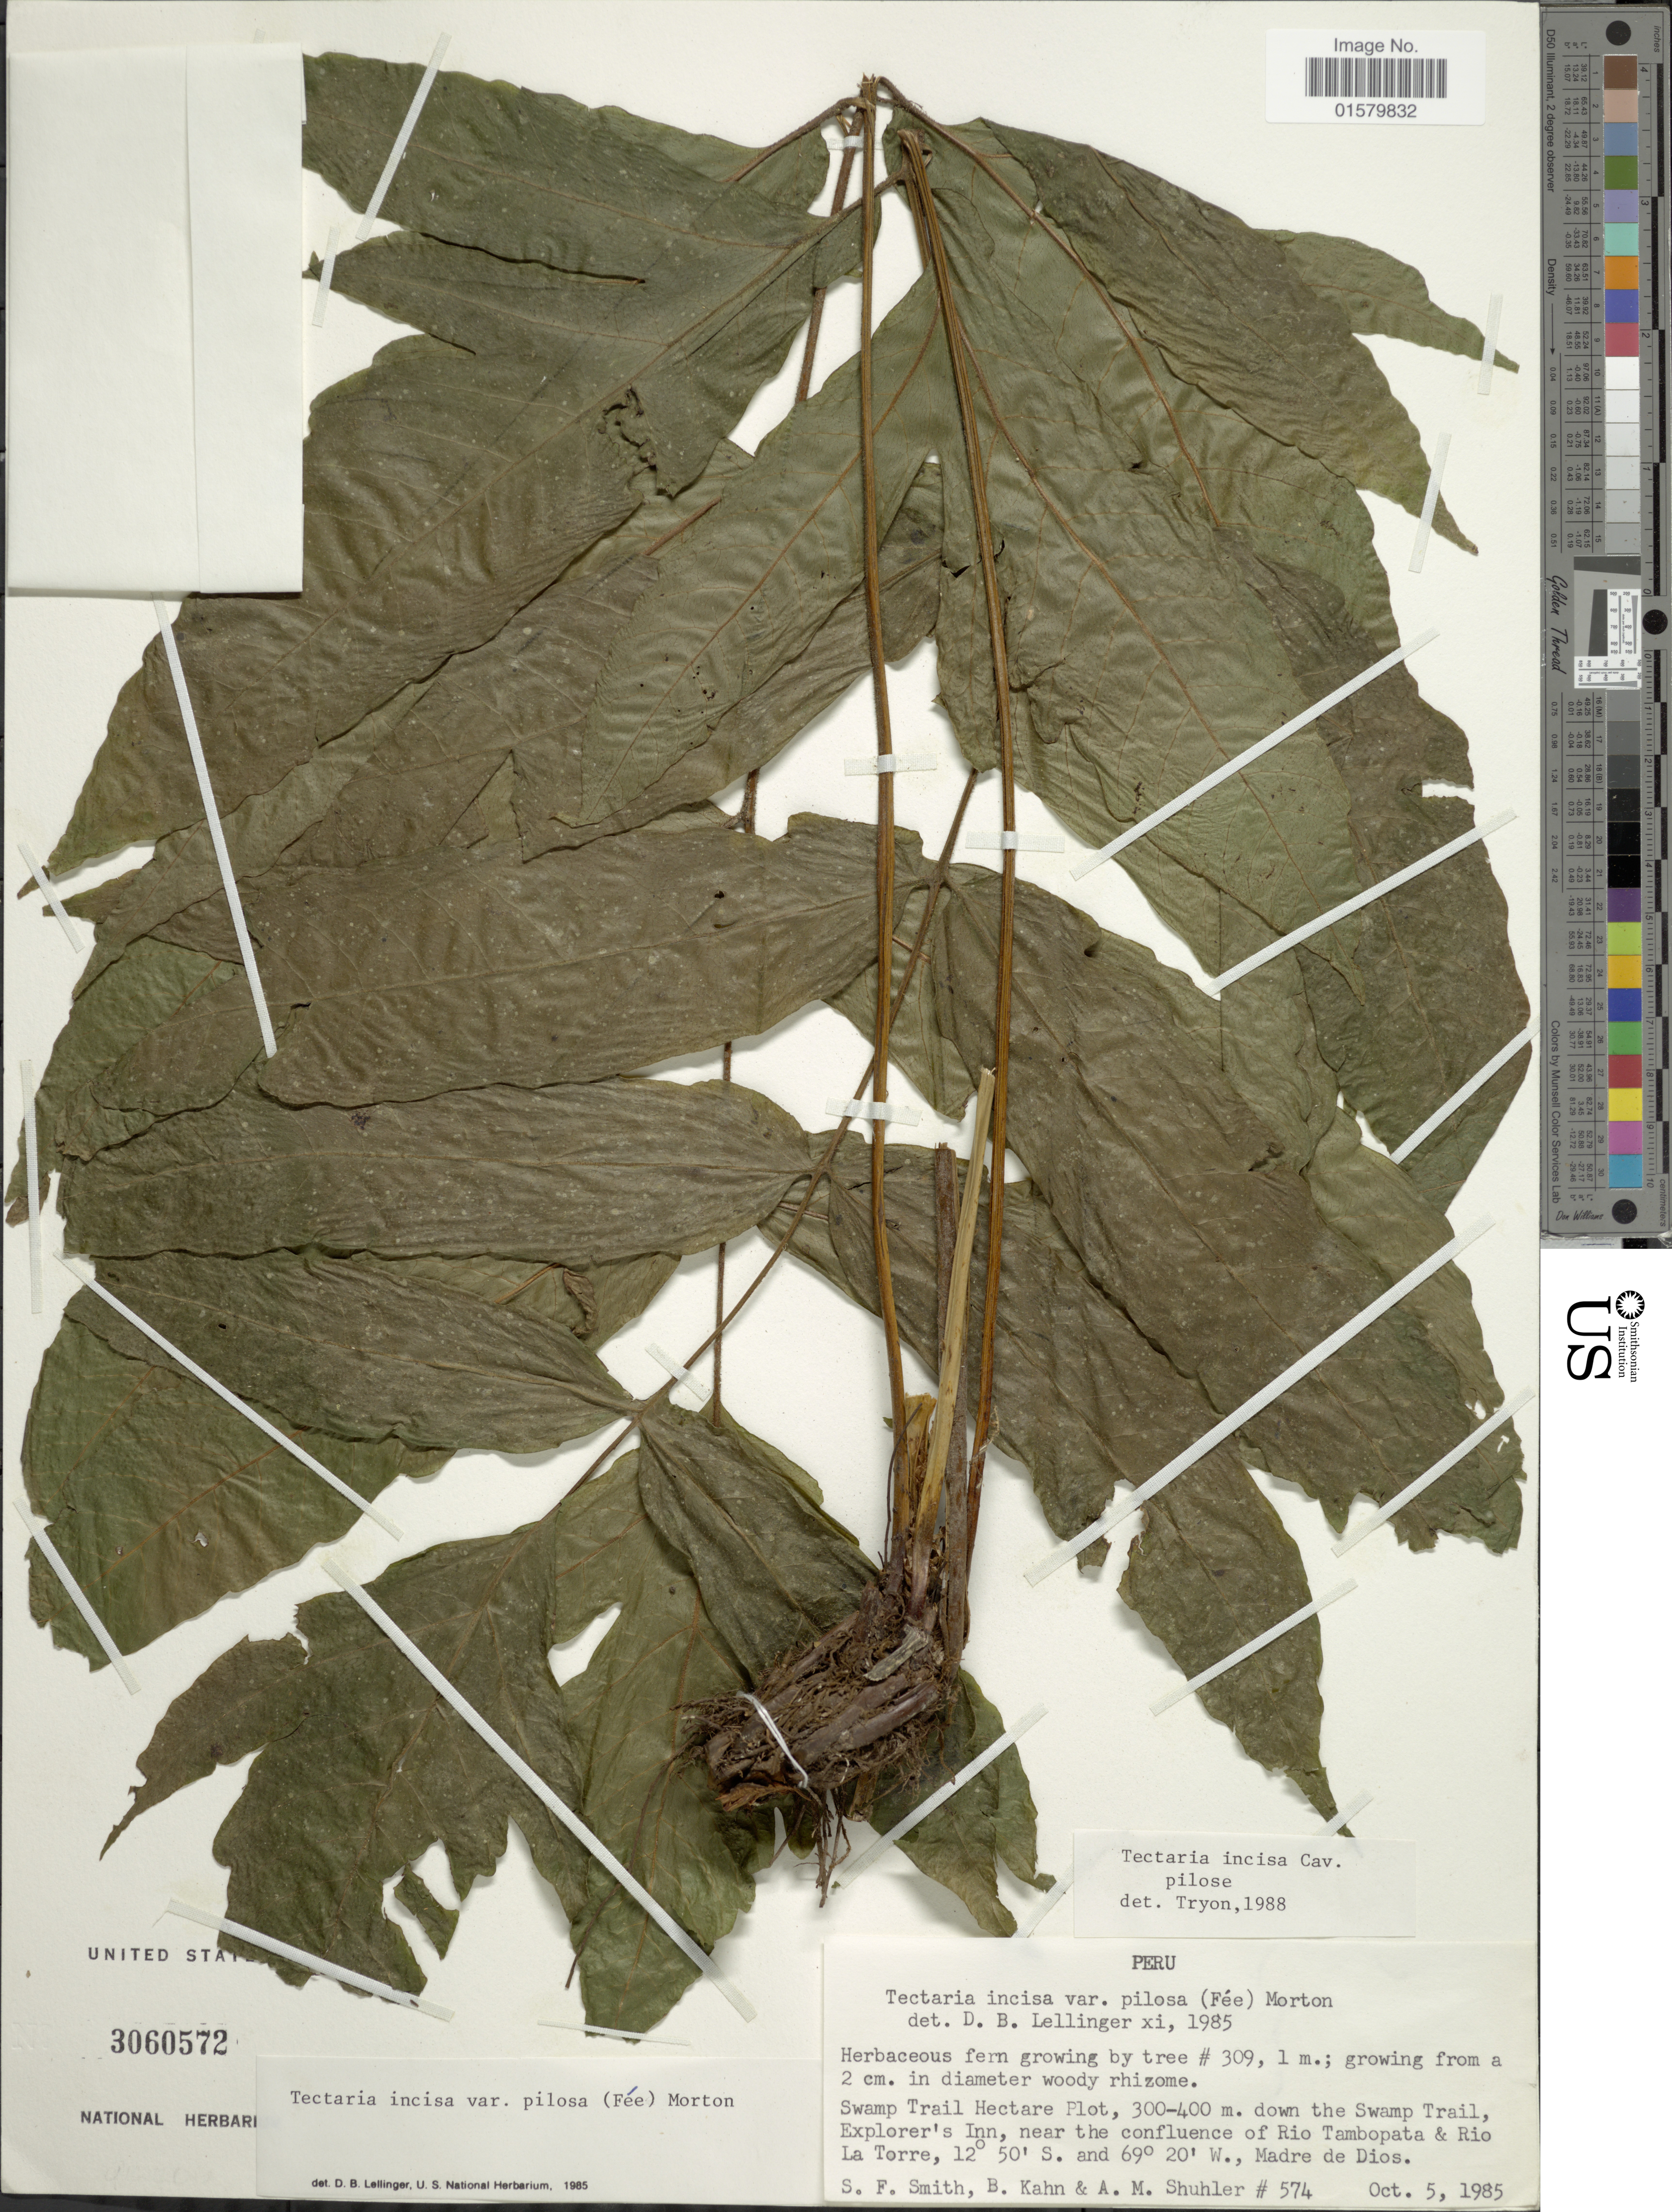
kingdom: Plantae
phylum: Tracheophyta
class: Polypodiopsida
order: Polypodiales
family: Tectariaceae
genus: Tectaria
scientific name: Tectaria pilosa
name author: (Fée) Maxon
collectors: S.F. Smith, B. Kahn & A. Shuhler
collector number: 574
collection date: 1985-10-05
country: Peru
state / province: Madre de Dios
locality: Swamp Trail Hectare Plot, down the Swamp Trail, Explorer's Inn, near the confluence of Rio Tambopata & Rio La Torre, Madre de Dios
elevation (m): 300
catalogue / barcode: US 3060572